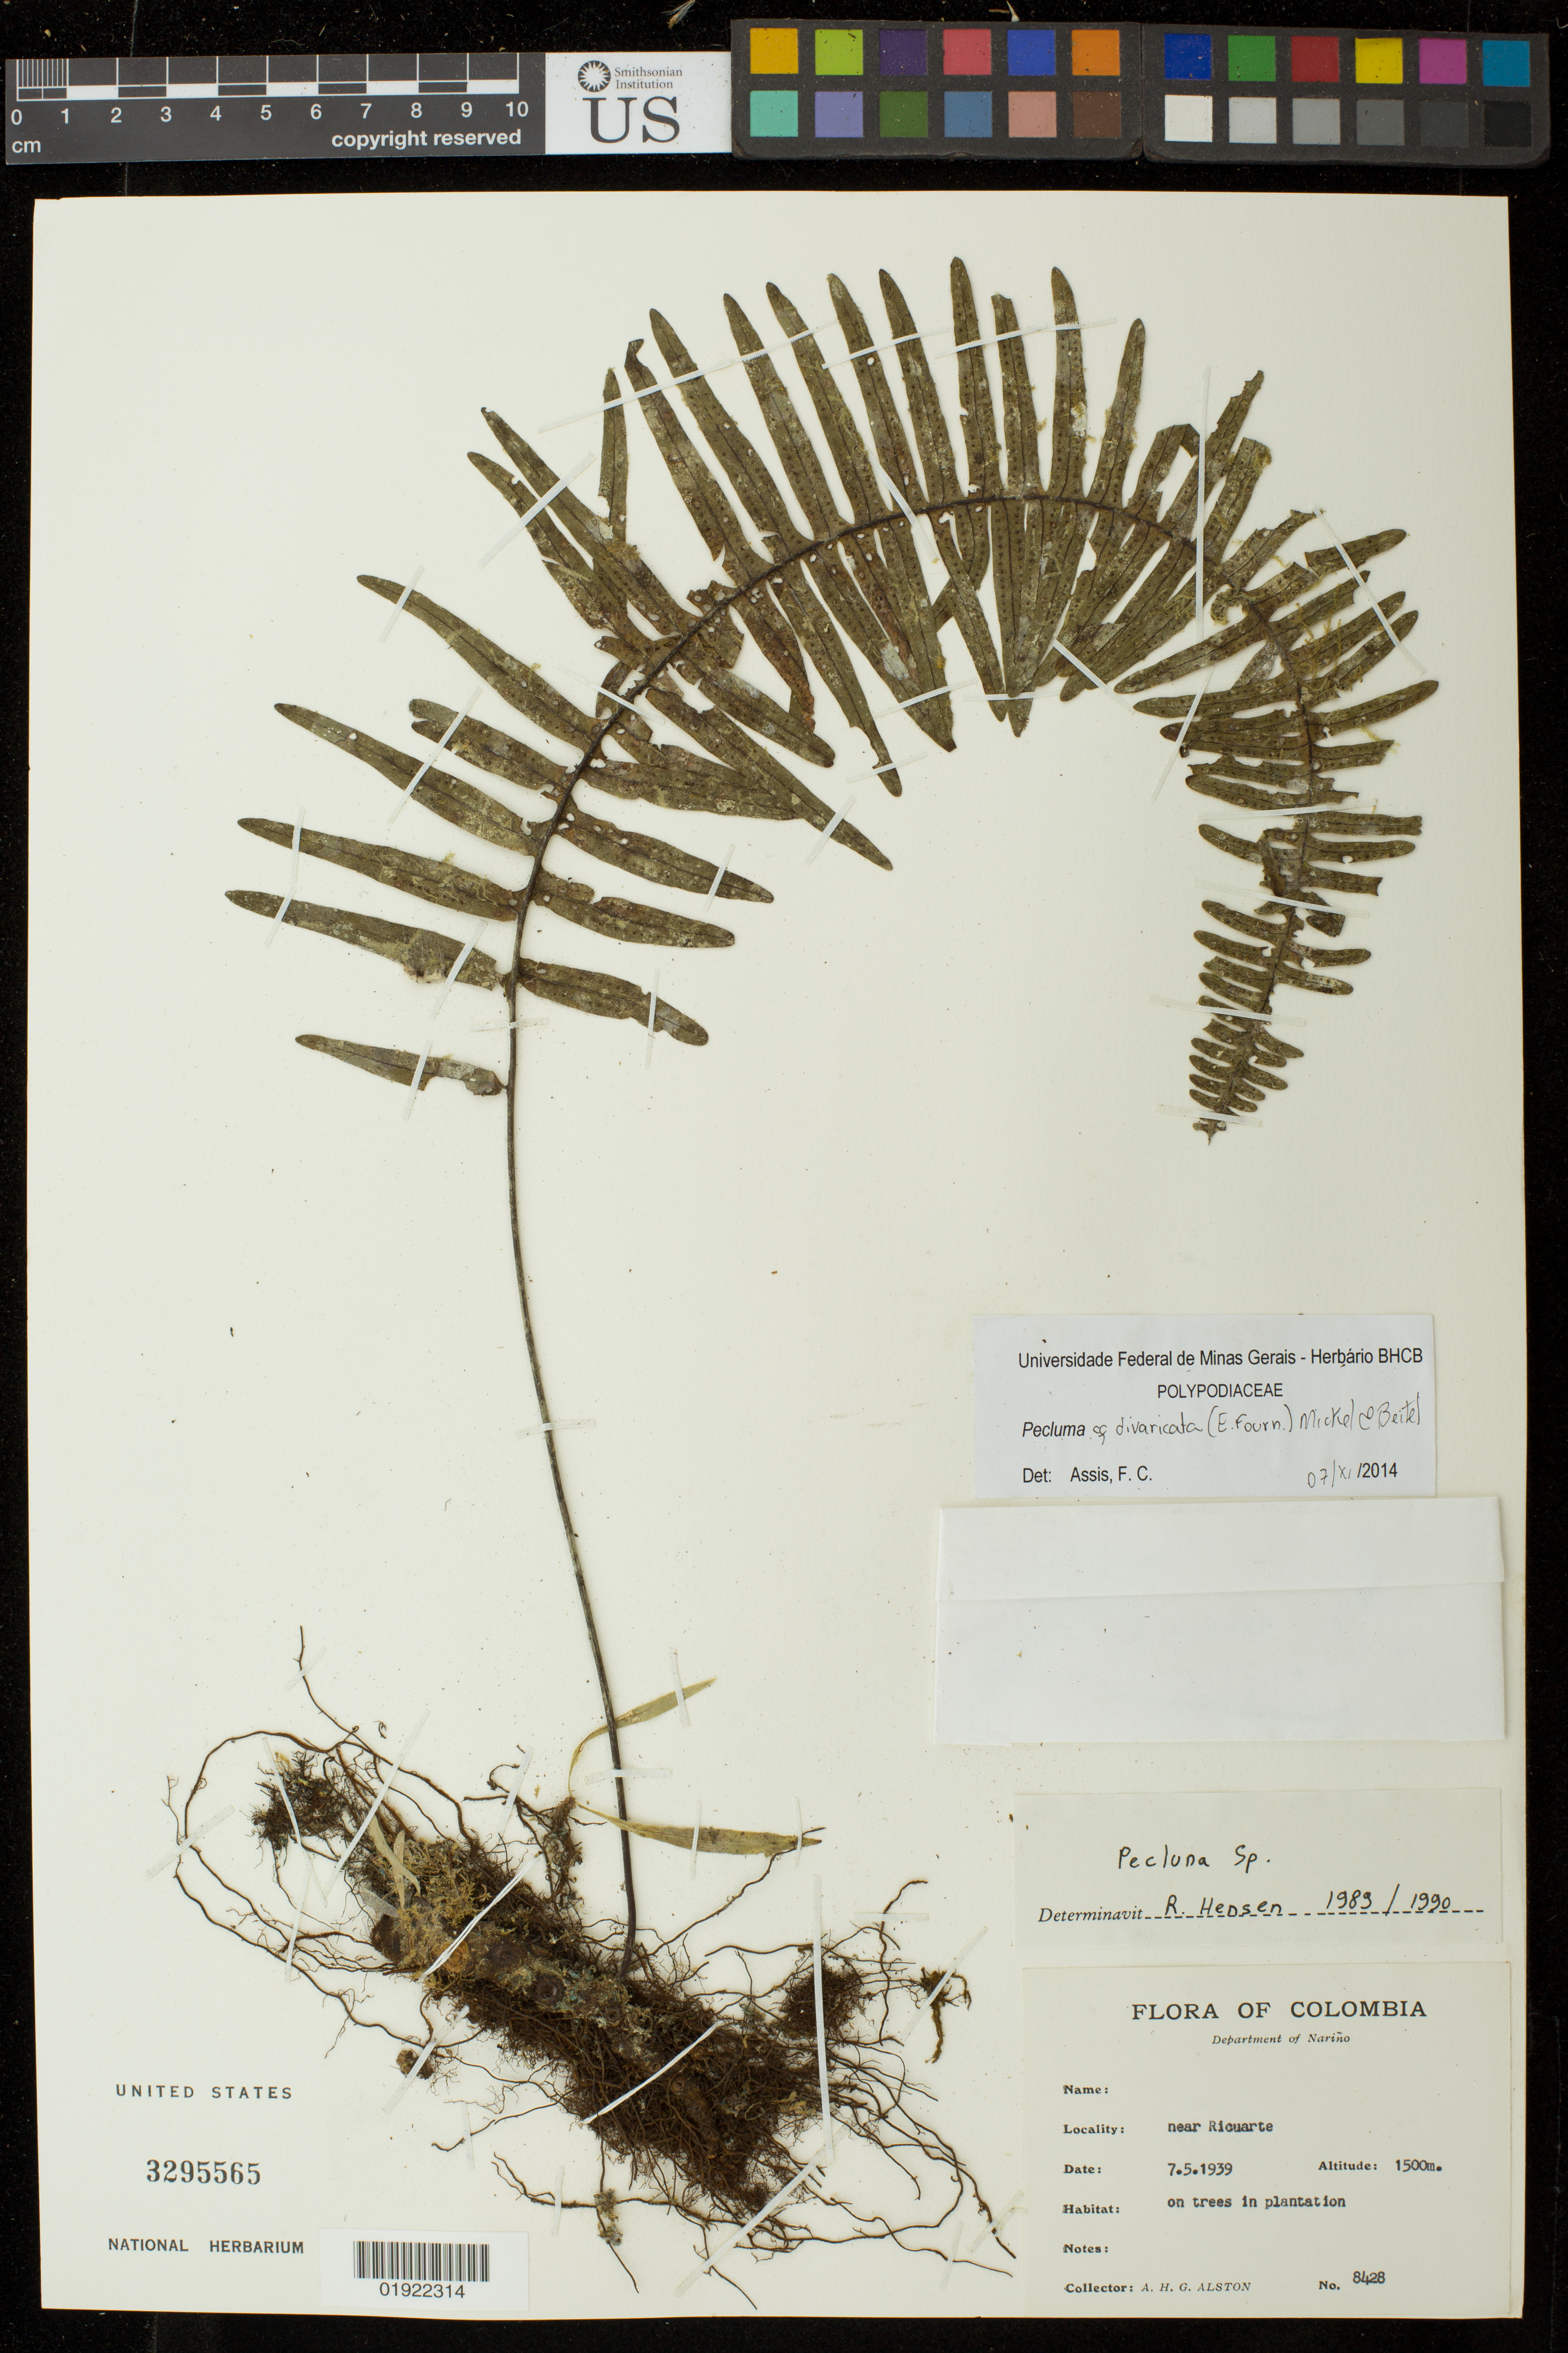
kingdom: Plantae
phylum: Tracheophyta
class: Polypodiopsida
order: Polypodiales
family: Polypodiaceae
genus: Pecluma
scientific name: Pecluma divaricata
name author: (E. Fourn.) Mickel & Beitel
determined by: Assis, F. C.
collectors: A. H. Alston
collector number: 8428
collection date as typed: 7.5.1939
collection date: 1939-05-07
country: Colombia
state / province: Narino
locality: near Ricuarte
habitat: on trees in plantation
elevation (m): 1500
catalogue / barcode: US 3295565